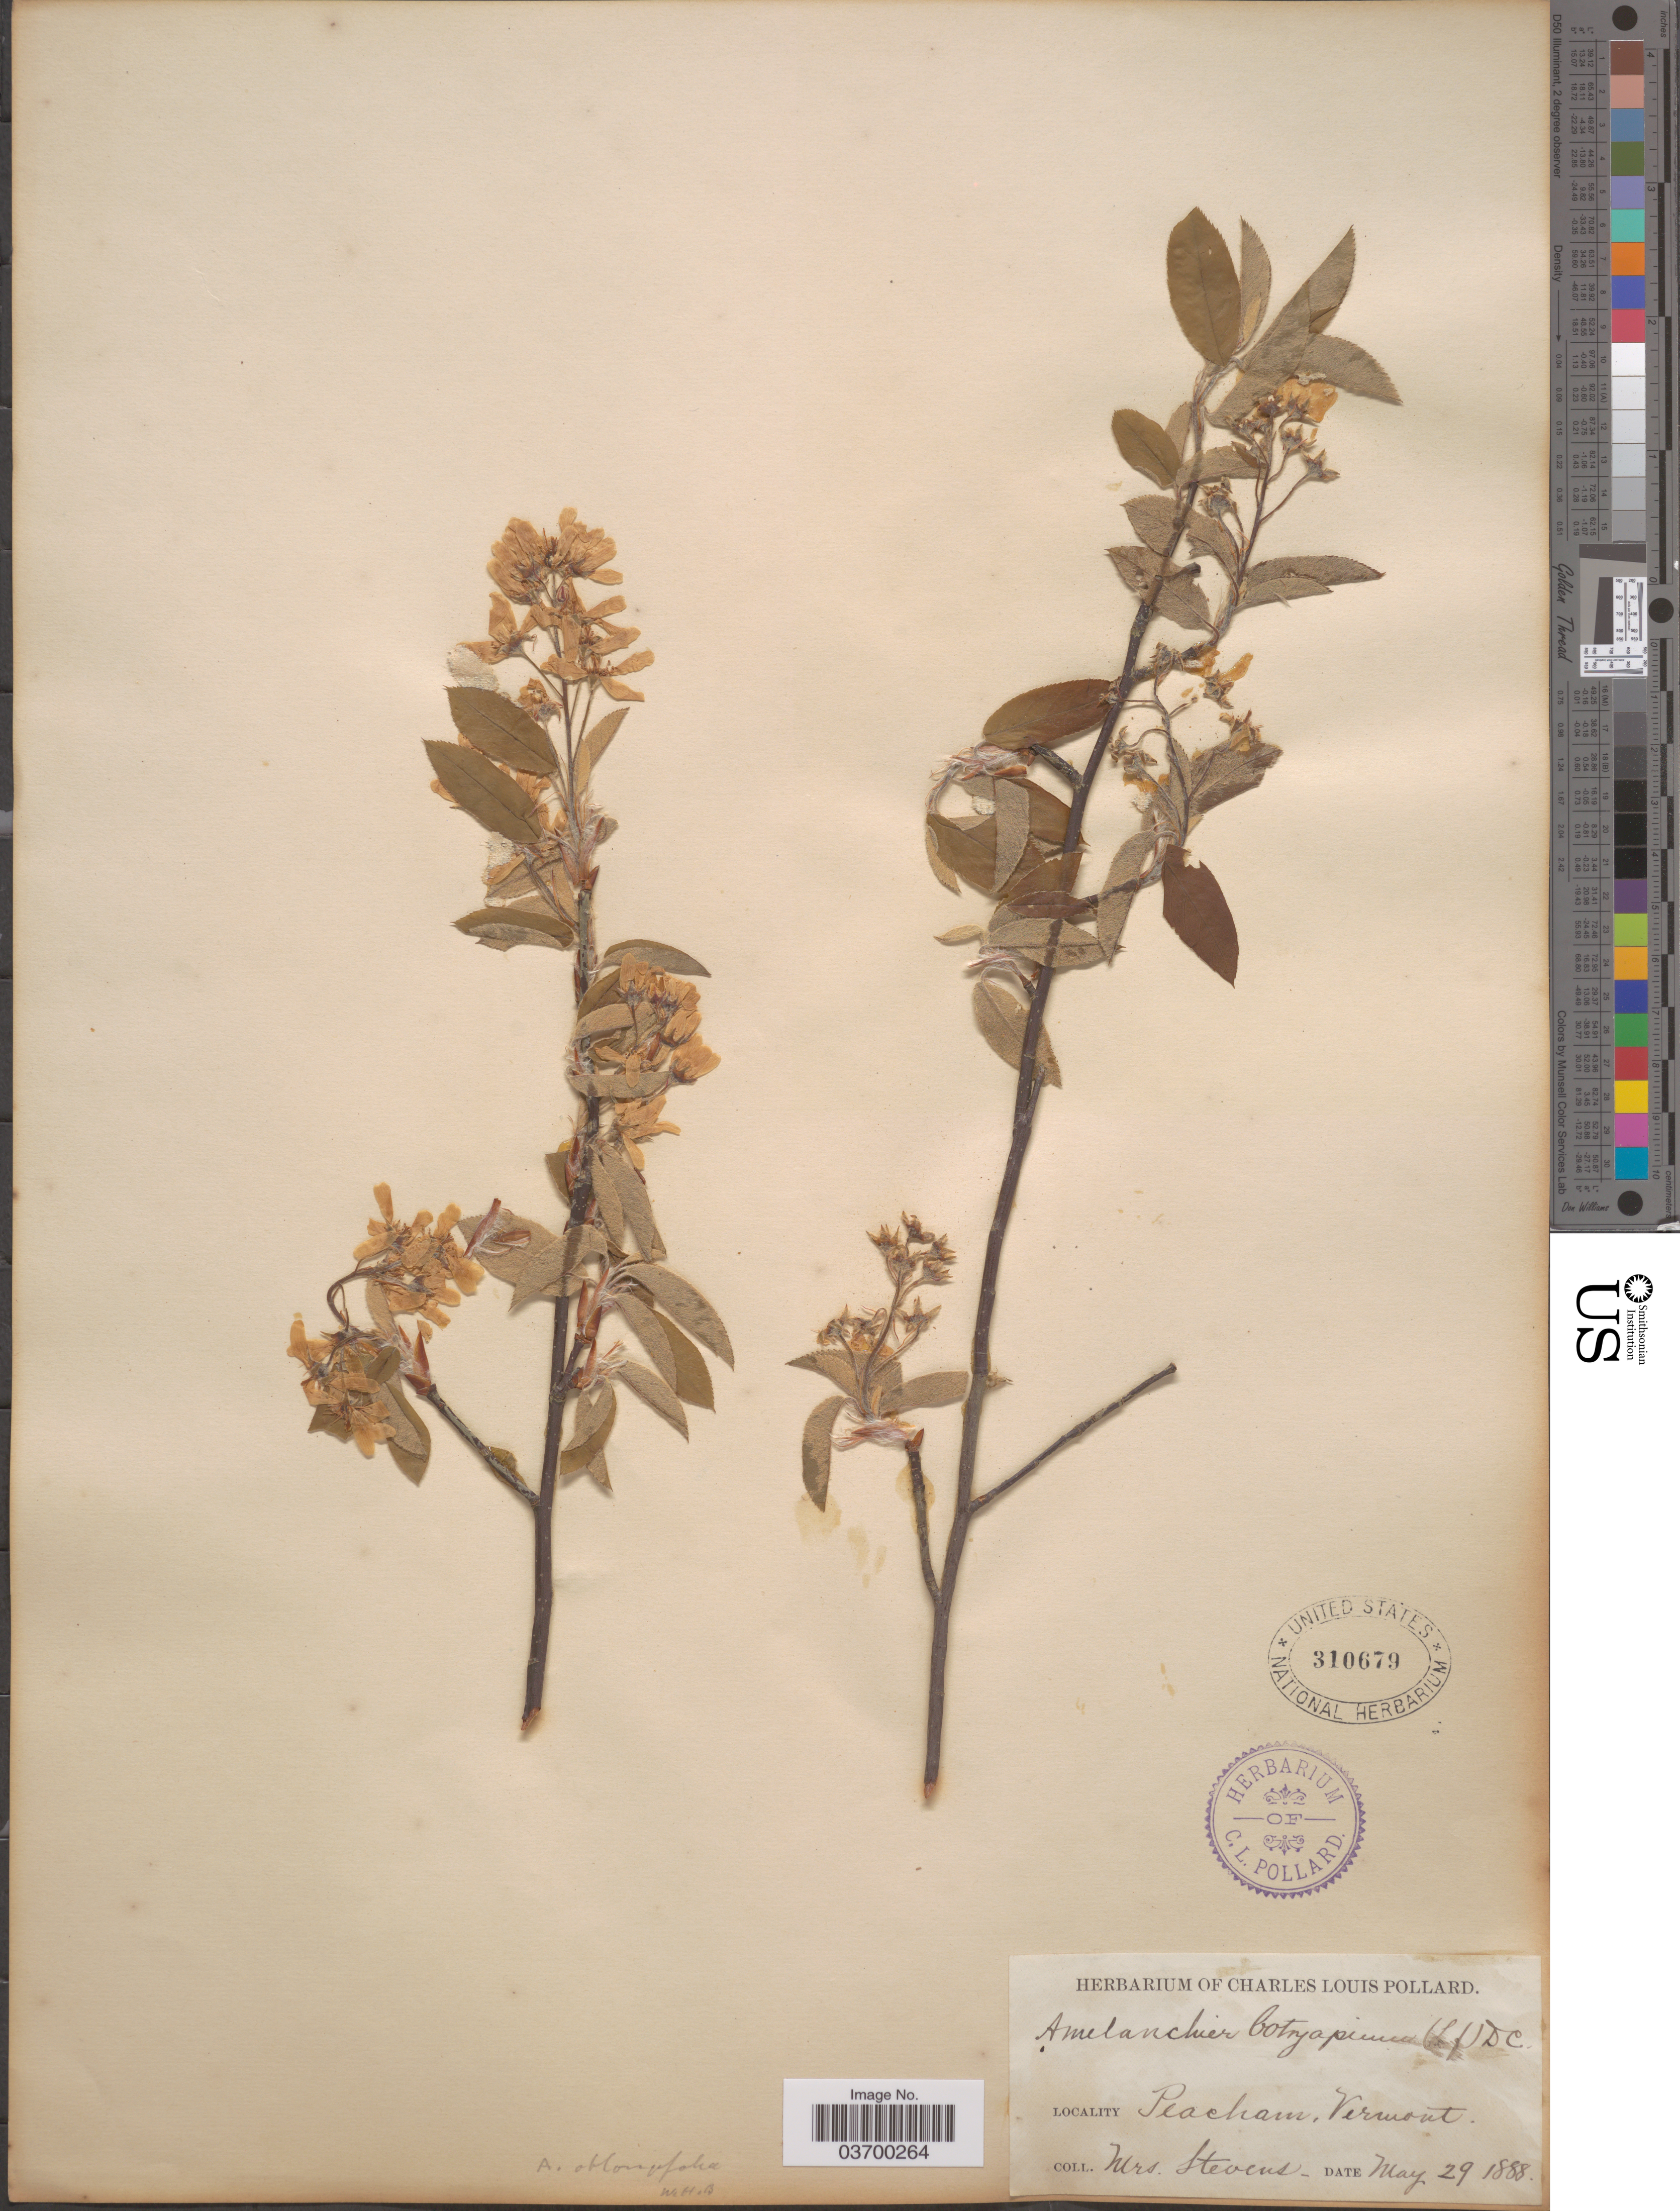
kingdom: Plantae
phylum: Tracheophyta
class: Magnoliopsida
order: Rosales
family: Rosaceae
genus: Amelanchier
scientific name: Amelanchier botryapium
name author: DC.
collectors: -. Stevens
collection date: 1888-05-29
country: United States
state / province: Vermont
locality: Peacham.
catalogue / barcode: US 310679